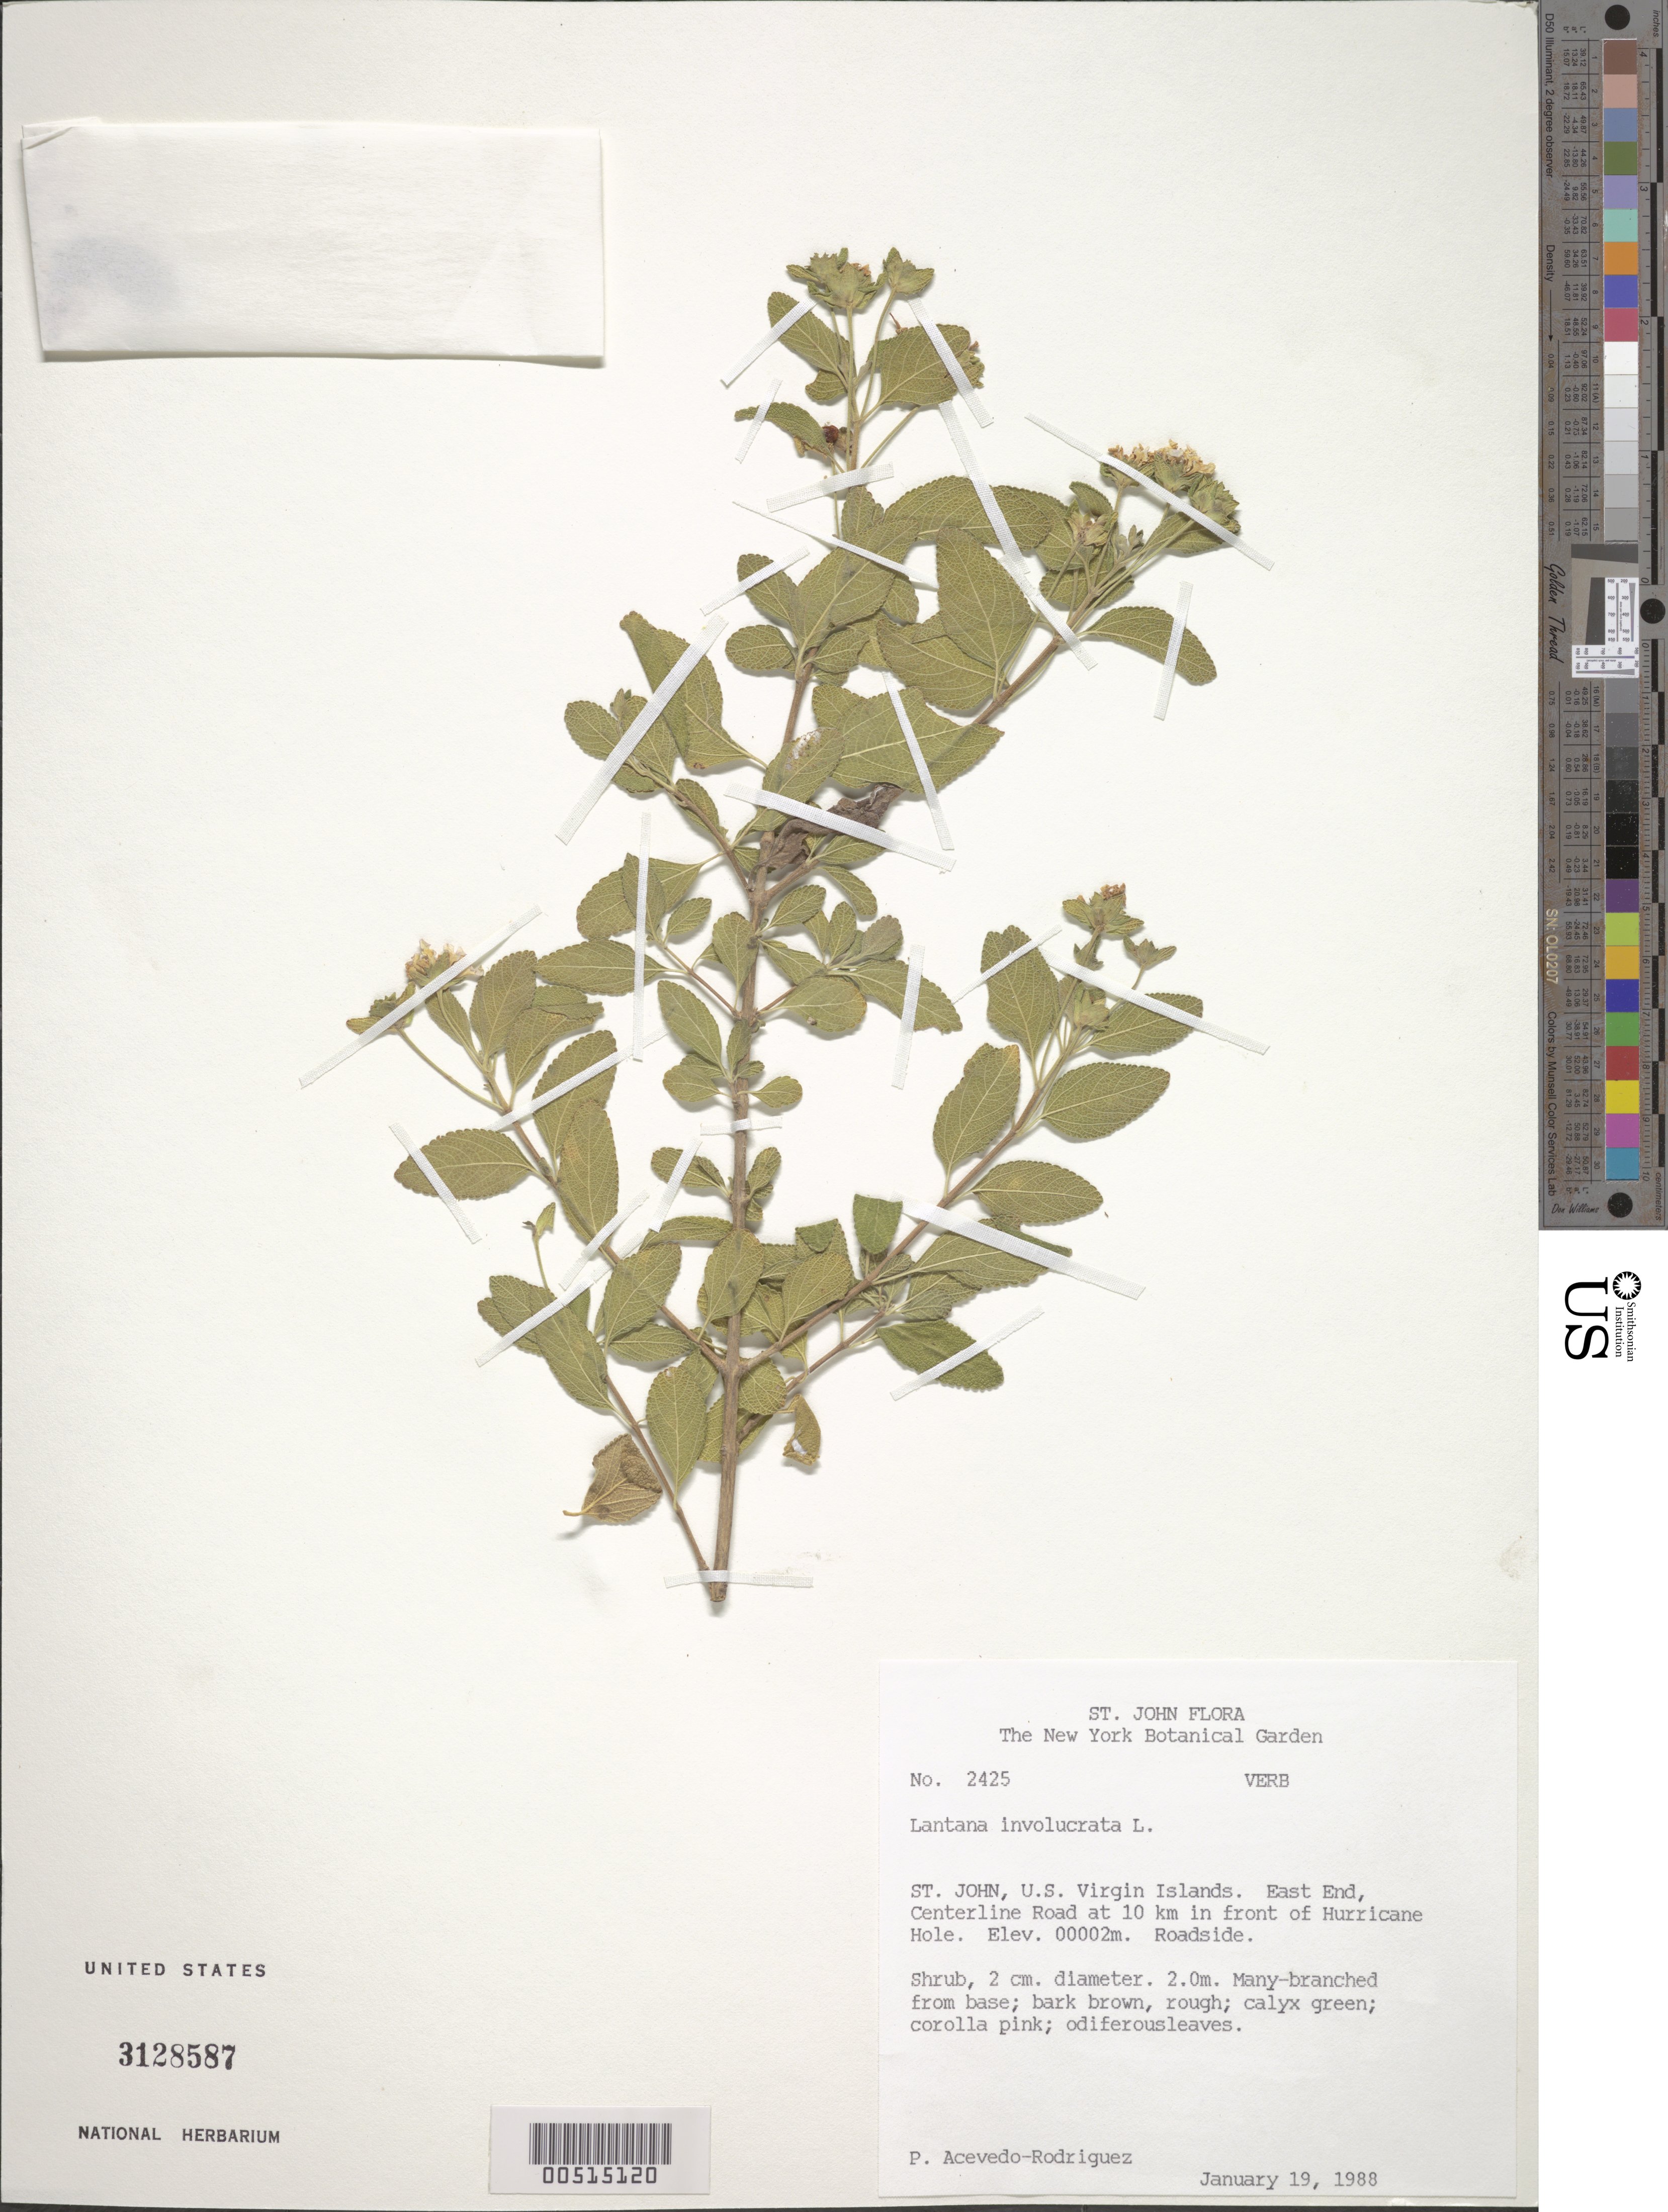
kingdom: Plantae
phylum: Tracheophyta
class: Magnoliopsida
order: Lamiales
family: Verbenaceae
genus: Lantana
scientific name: Lantana involucrata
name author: L.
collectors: P. Acevedo-Rodr.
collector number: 2425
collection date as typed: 19 Jan 1988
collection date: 1988-01-19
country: U.S. Virgin Islands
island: St. John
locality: East End Quarter; Center Line Road at 10 km in front of Hurricane Hole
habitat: Roadside.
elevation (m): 2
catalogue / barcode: US 3128587